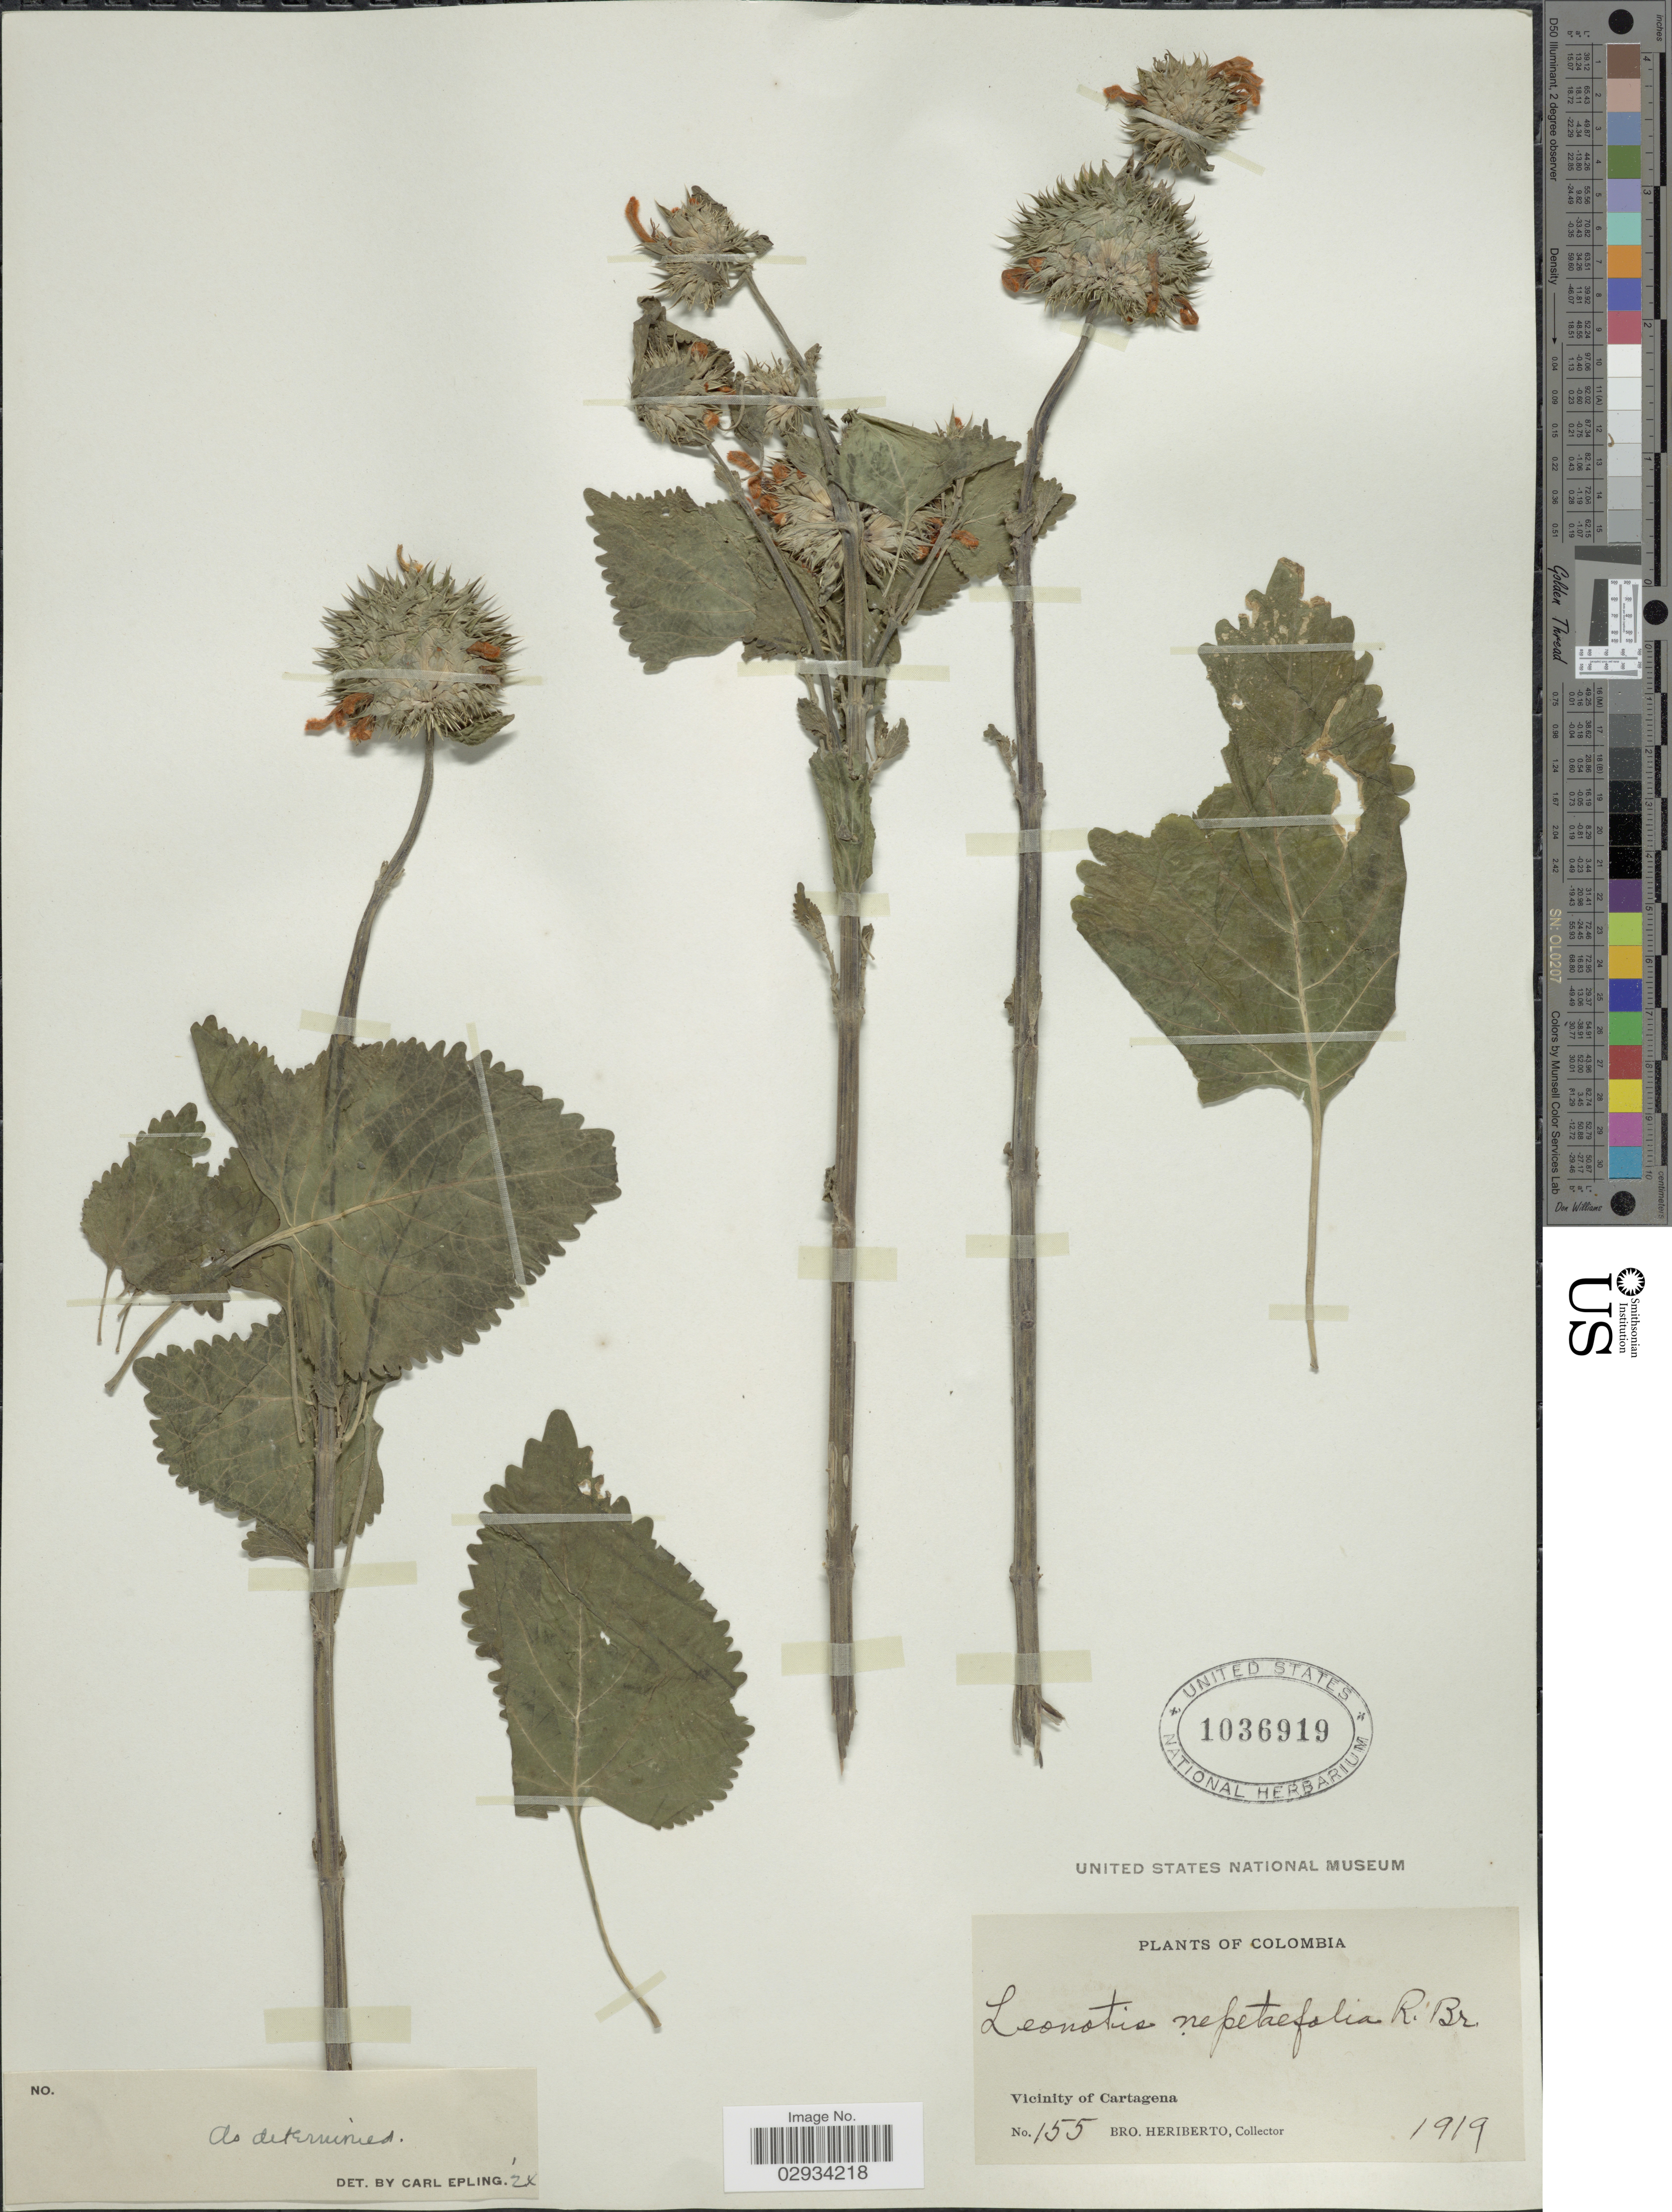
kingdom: Plantae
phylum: Tracheophyta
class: Magnoliopsida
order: Lamiales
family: Lamiaceae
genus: Leonotis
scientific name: Leonotis nepetifolia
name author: (L.) R. Br.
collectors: B. Heriberto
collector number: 155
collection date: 1919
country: Colombia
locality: Vicinity of Cartagena.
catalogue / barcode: US 1036919